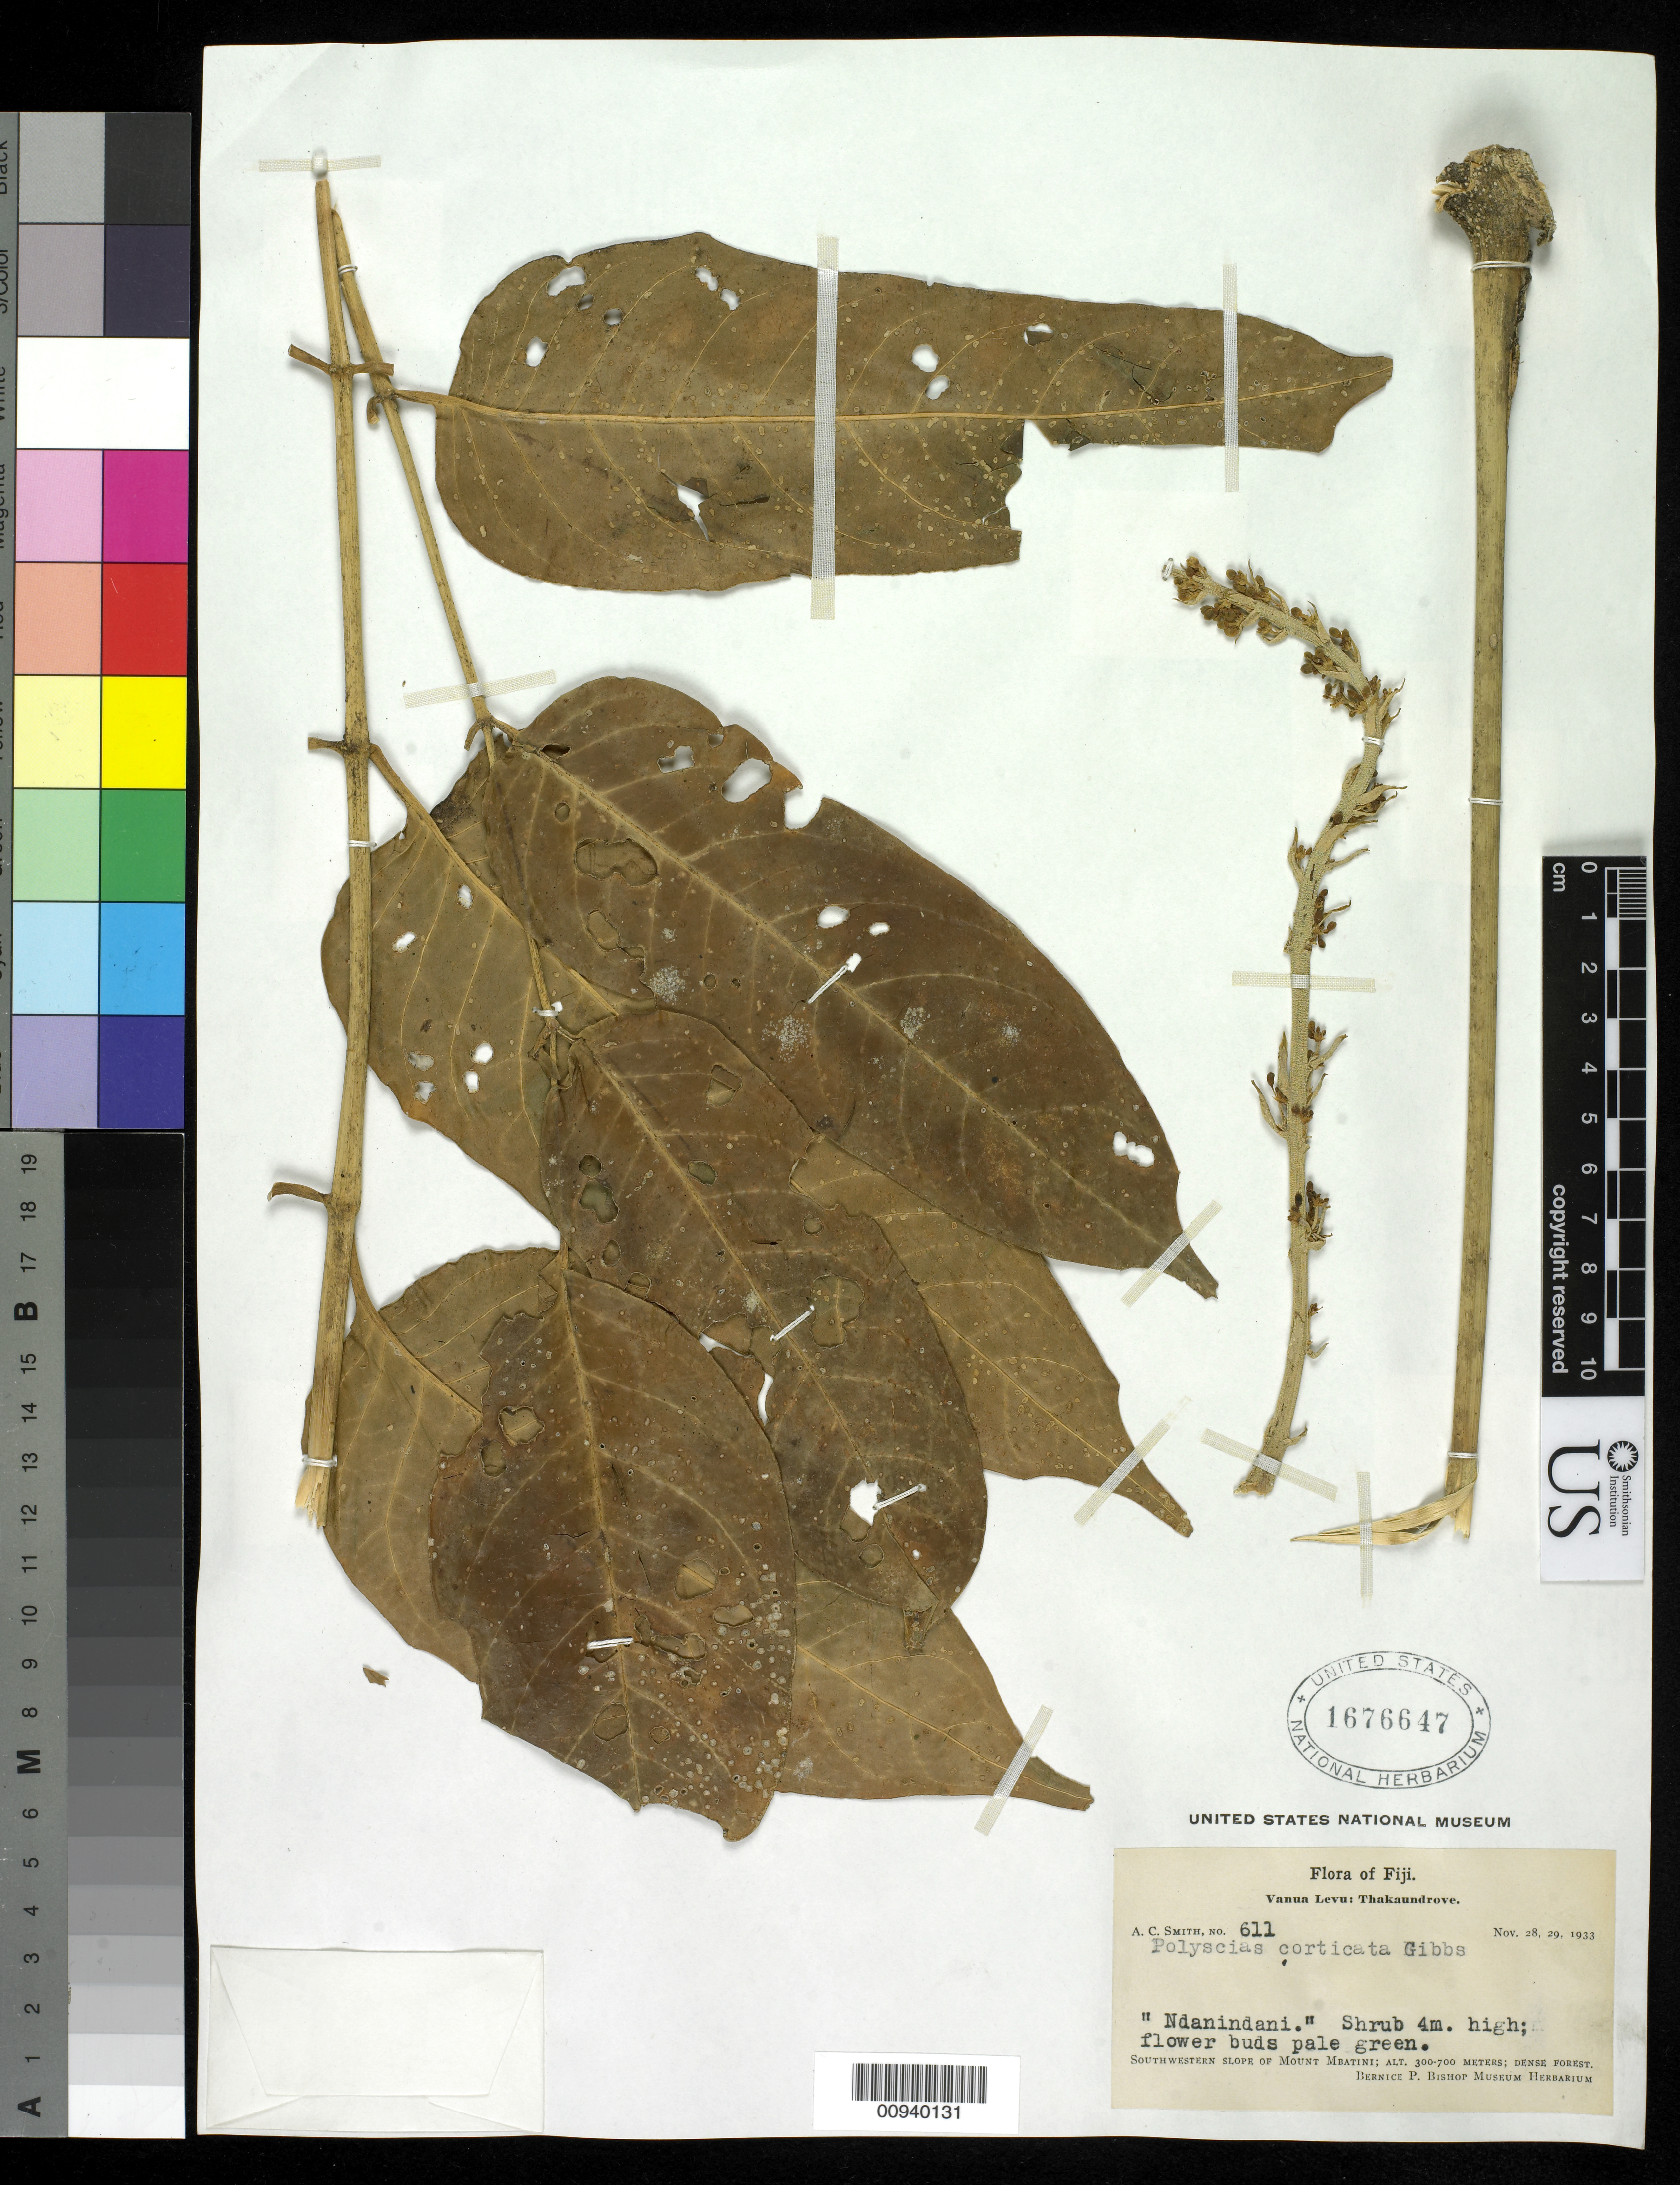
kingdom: Plantae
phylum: Tracheophyta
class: Magnoliopsida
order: Apiales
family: Araliaceae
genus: Polyscias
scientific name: Polyscias corticata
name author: Gibbs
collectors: C. A. Smith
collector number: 611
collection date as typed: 28 Nov 1933 to 29 Nov 1933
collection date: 1933-11-28/1933-11-29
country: Fiji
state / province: Northern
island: Vanua Levu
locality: Southwestern slope of Mount Mbatini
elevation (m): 300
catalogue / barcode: US 1676647